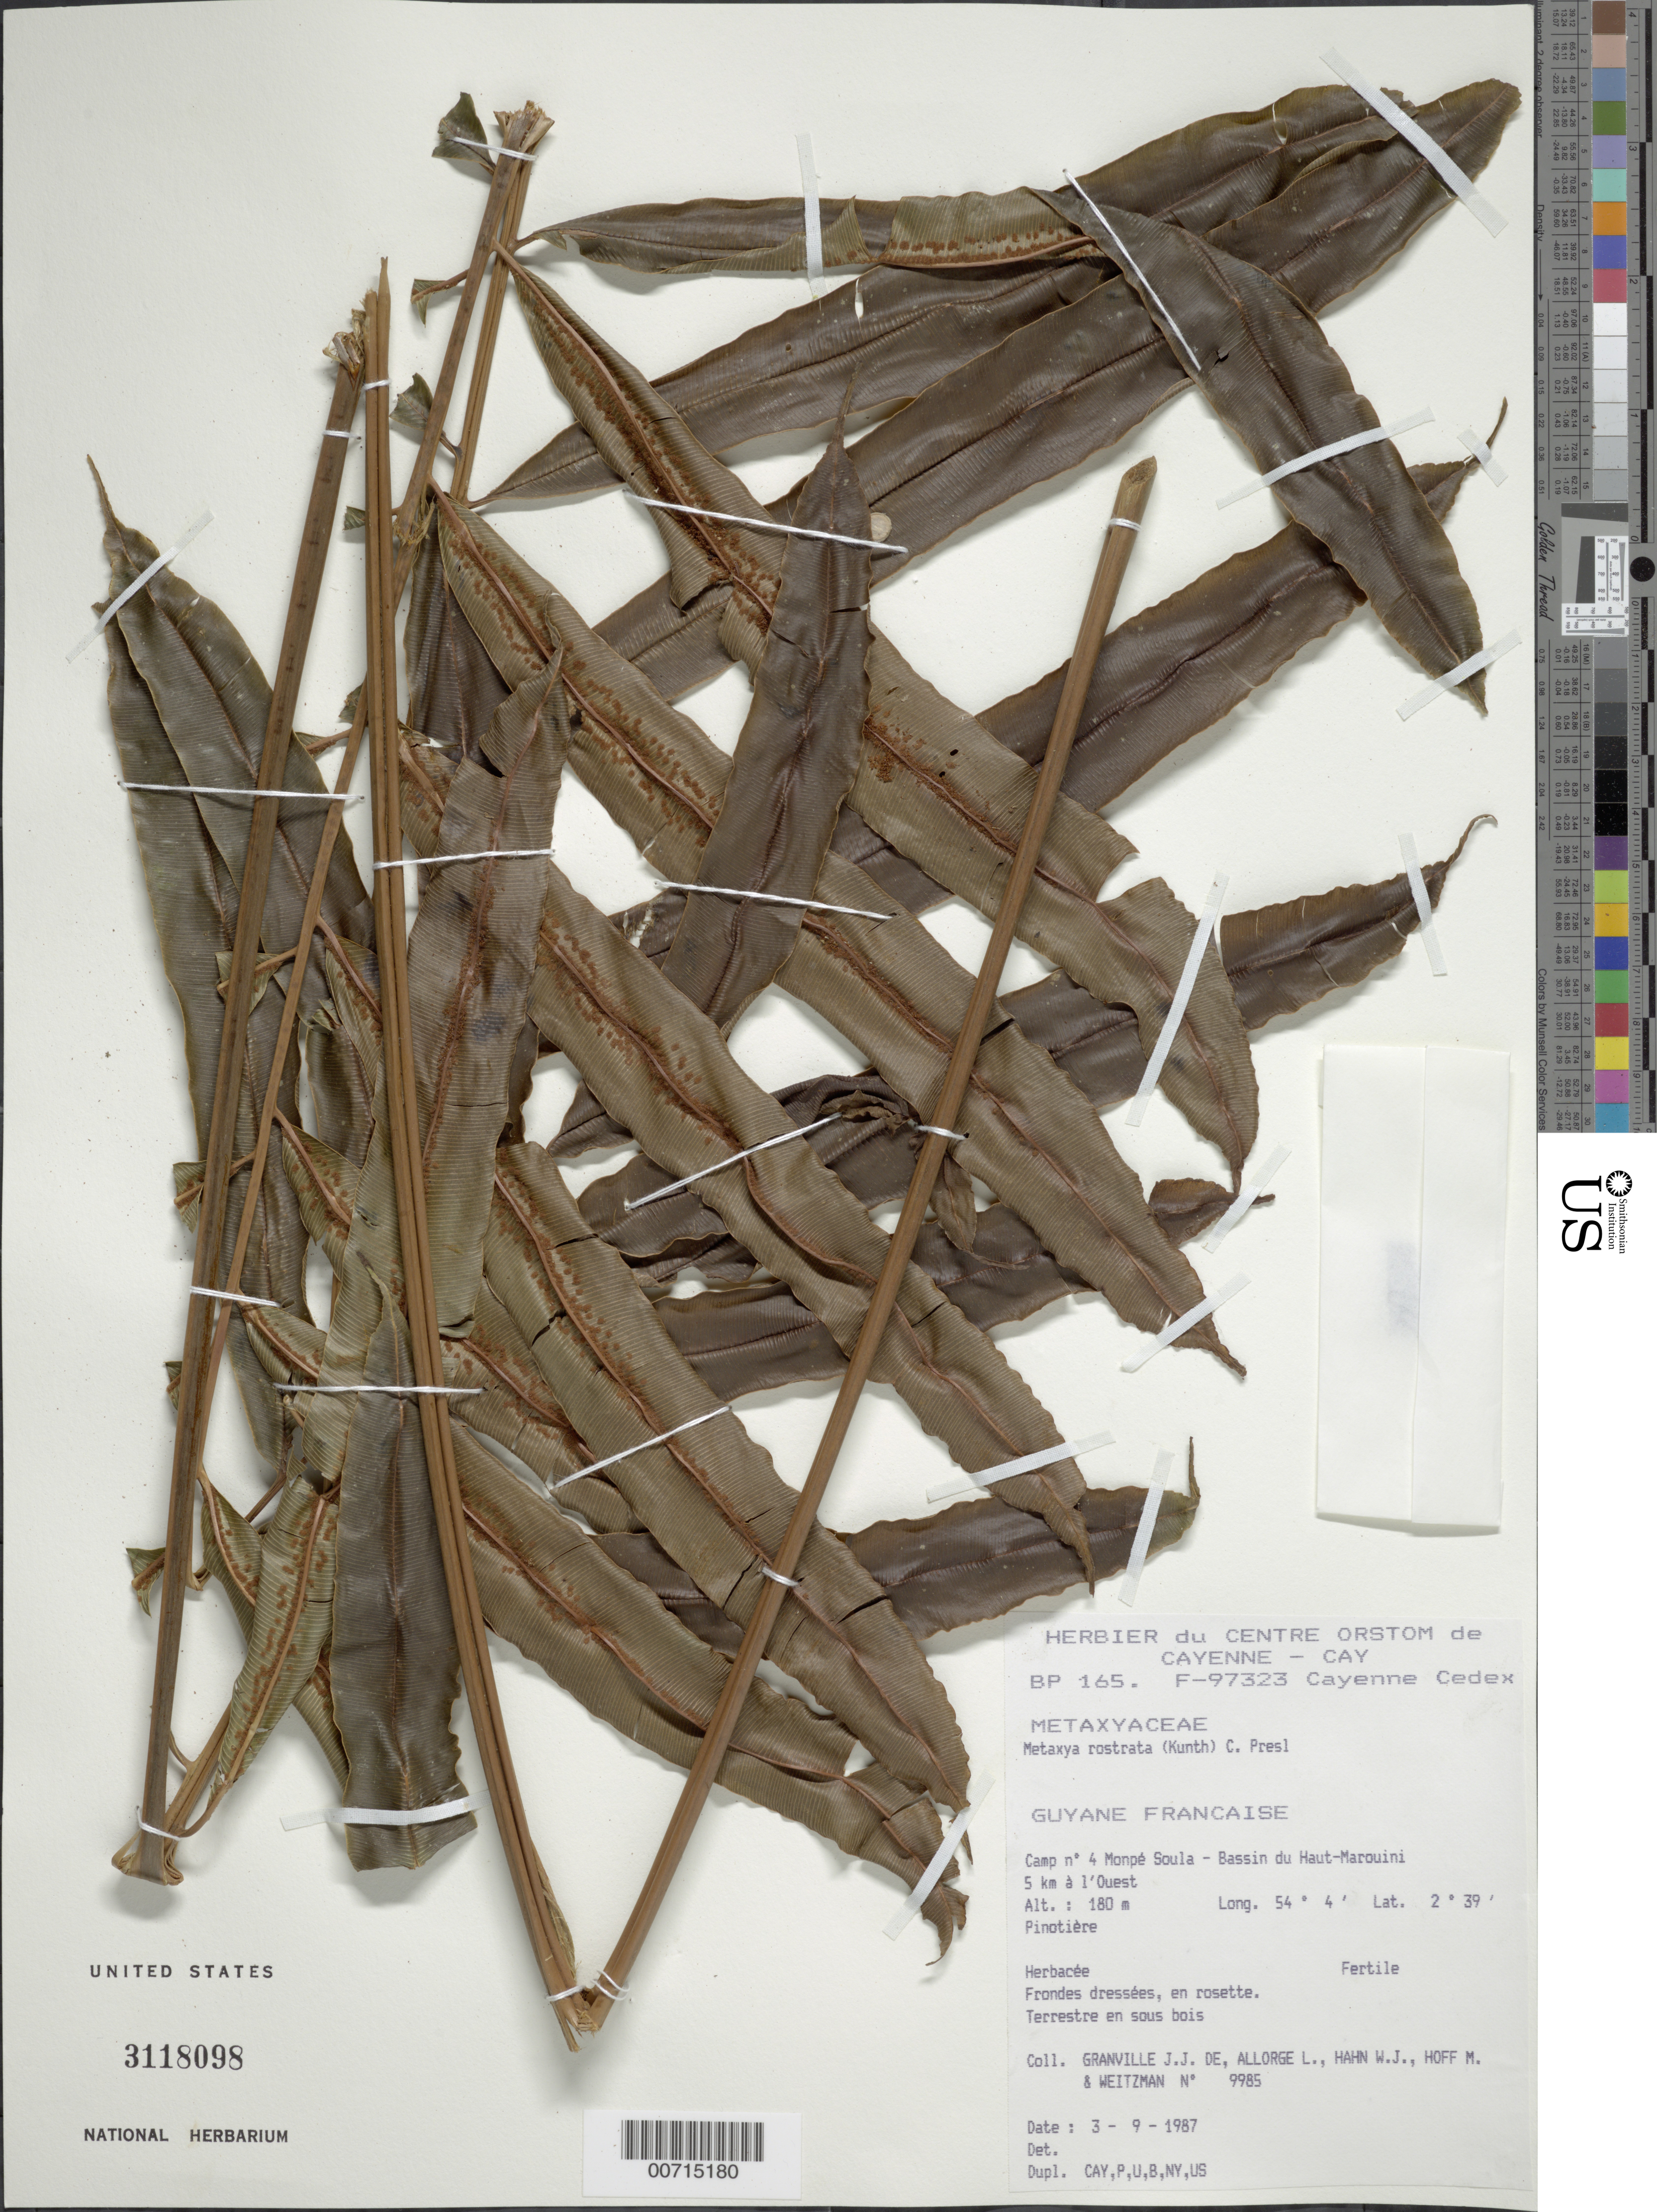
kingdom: Plantae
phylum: Tracheophyta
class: Polypodiopsida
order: Cyatheales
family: Metaxyaceae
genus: Metaxya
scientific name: Metaxya rostrata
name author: (Kunth) C. Presl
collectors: J.-J. de Granville, L. Allorge, W. J. Hahn, M. Hoff & A. L. Weitzman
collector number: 9985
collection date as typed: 3-Sep-87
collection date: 1987-09-03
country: French Guiana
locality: Monpé Soula, Camp #4, Bassin du Haut-Marouini, 5 km to W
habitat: Pinotière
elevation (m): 180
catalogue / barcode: US 3118098